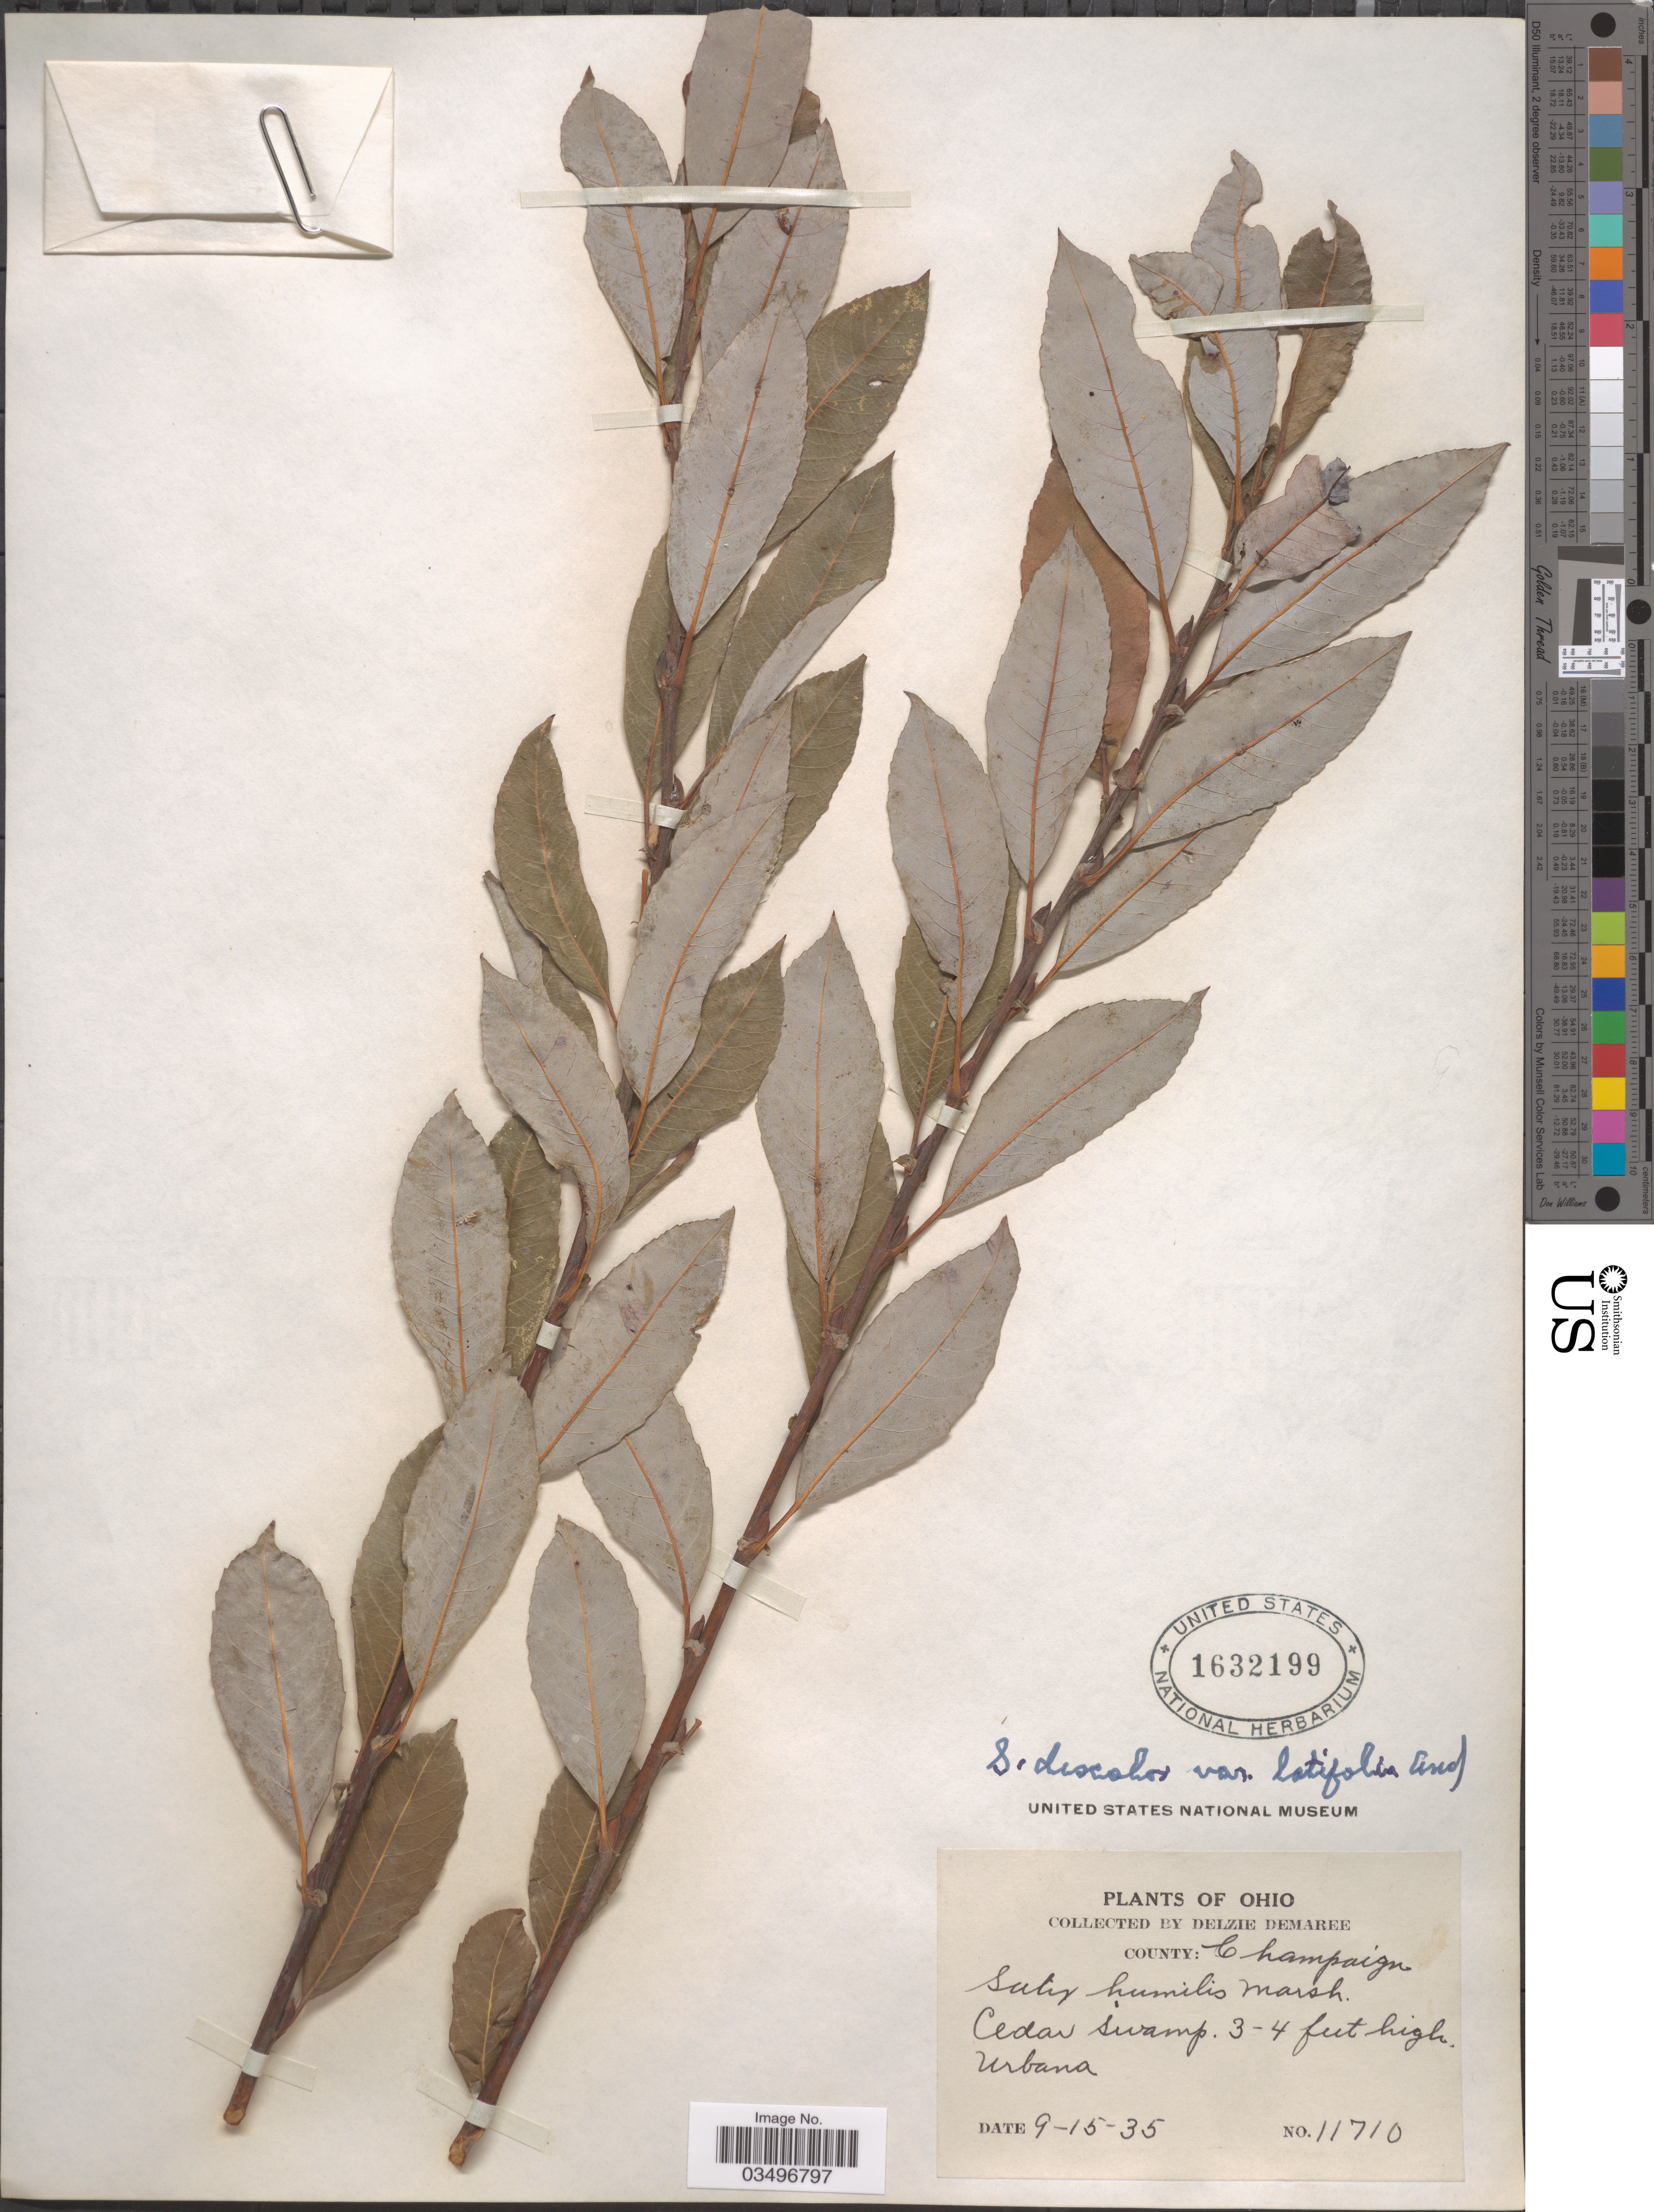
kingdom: Plantae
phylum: Tracheophyta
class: Magnoliopsida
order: Malpighiales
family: Salicaceae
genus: Salix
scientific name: Salix discolor var. latifolia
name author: Andersson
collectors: D. Demaree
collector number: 11710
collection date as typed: Transcribed d/m/y: 15/9/35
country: United States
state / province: Ohio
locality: County: Champaign. Urbana.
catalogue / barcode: US 1632199